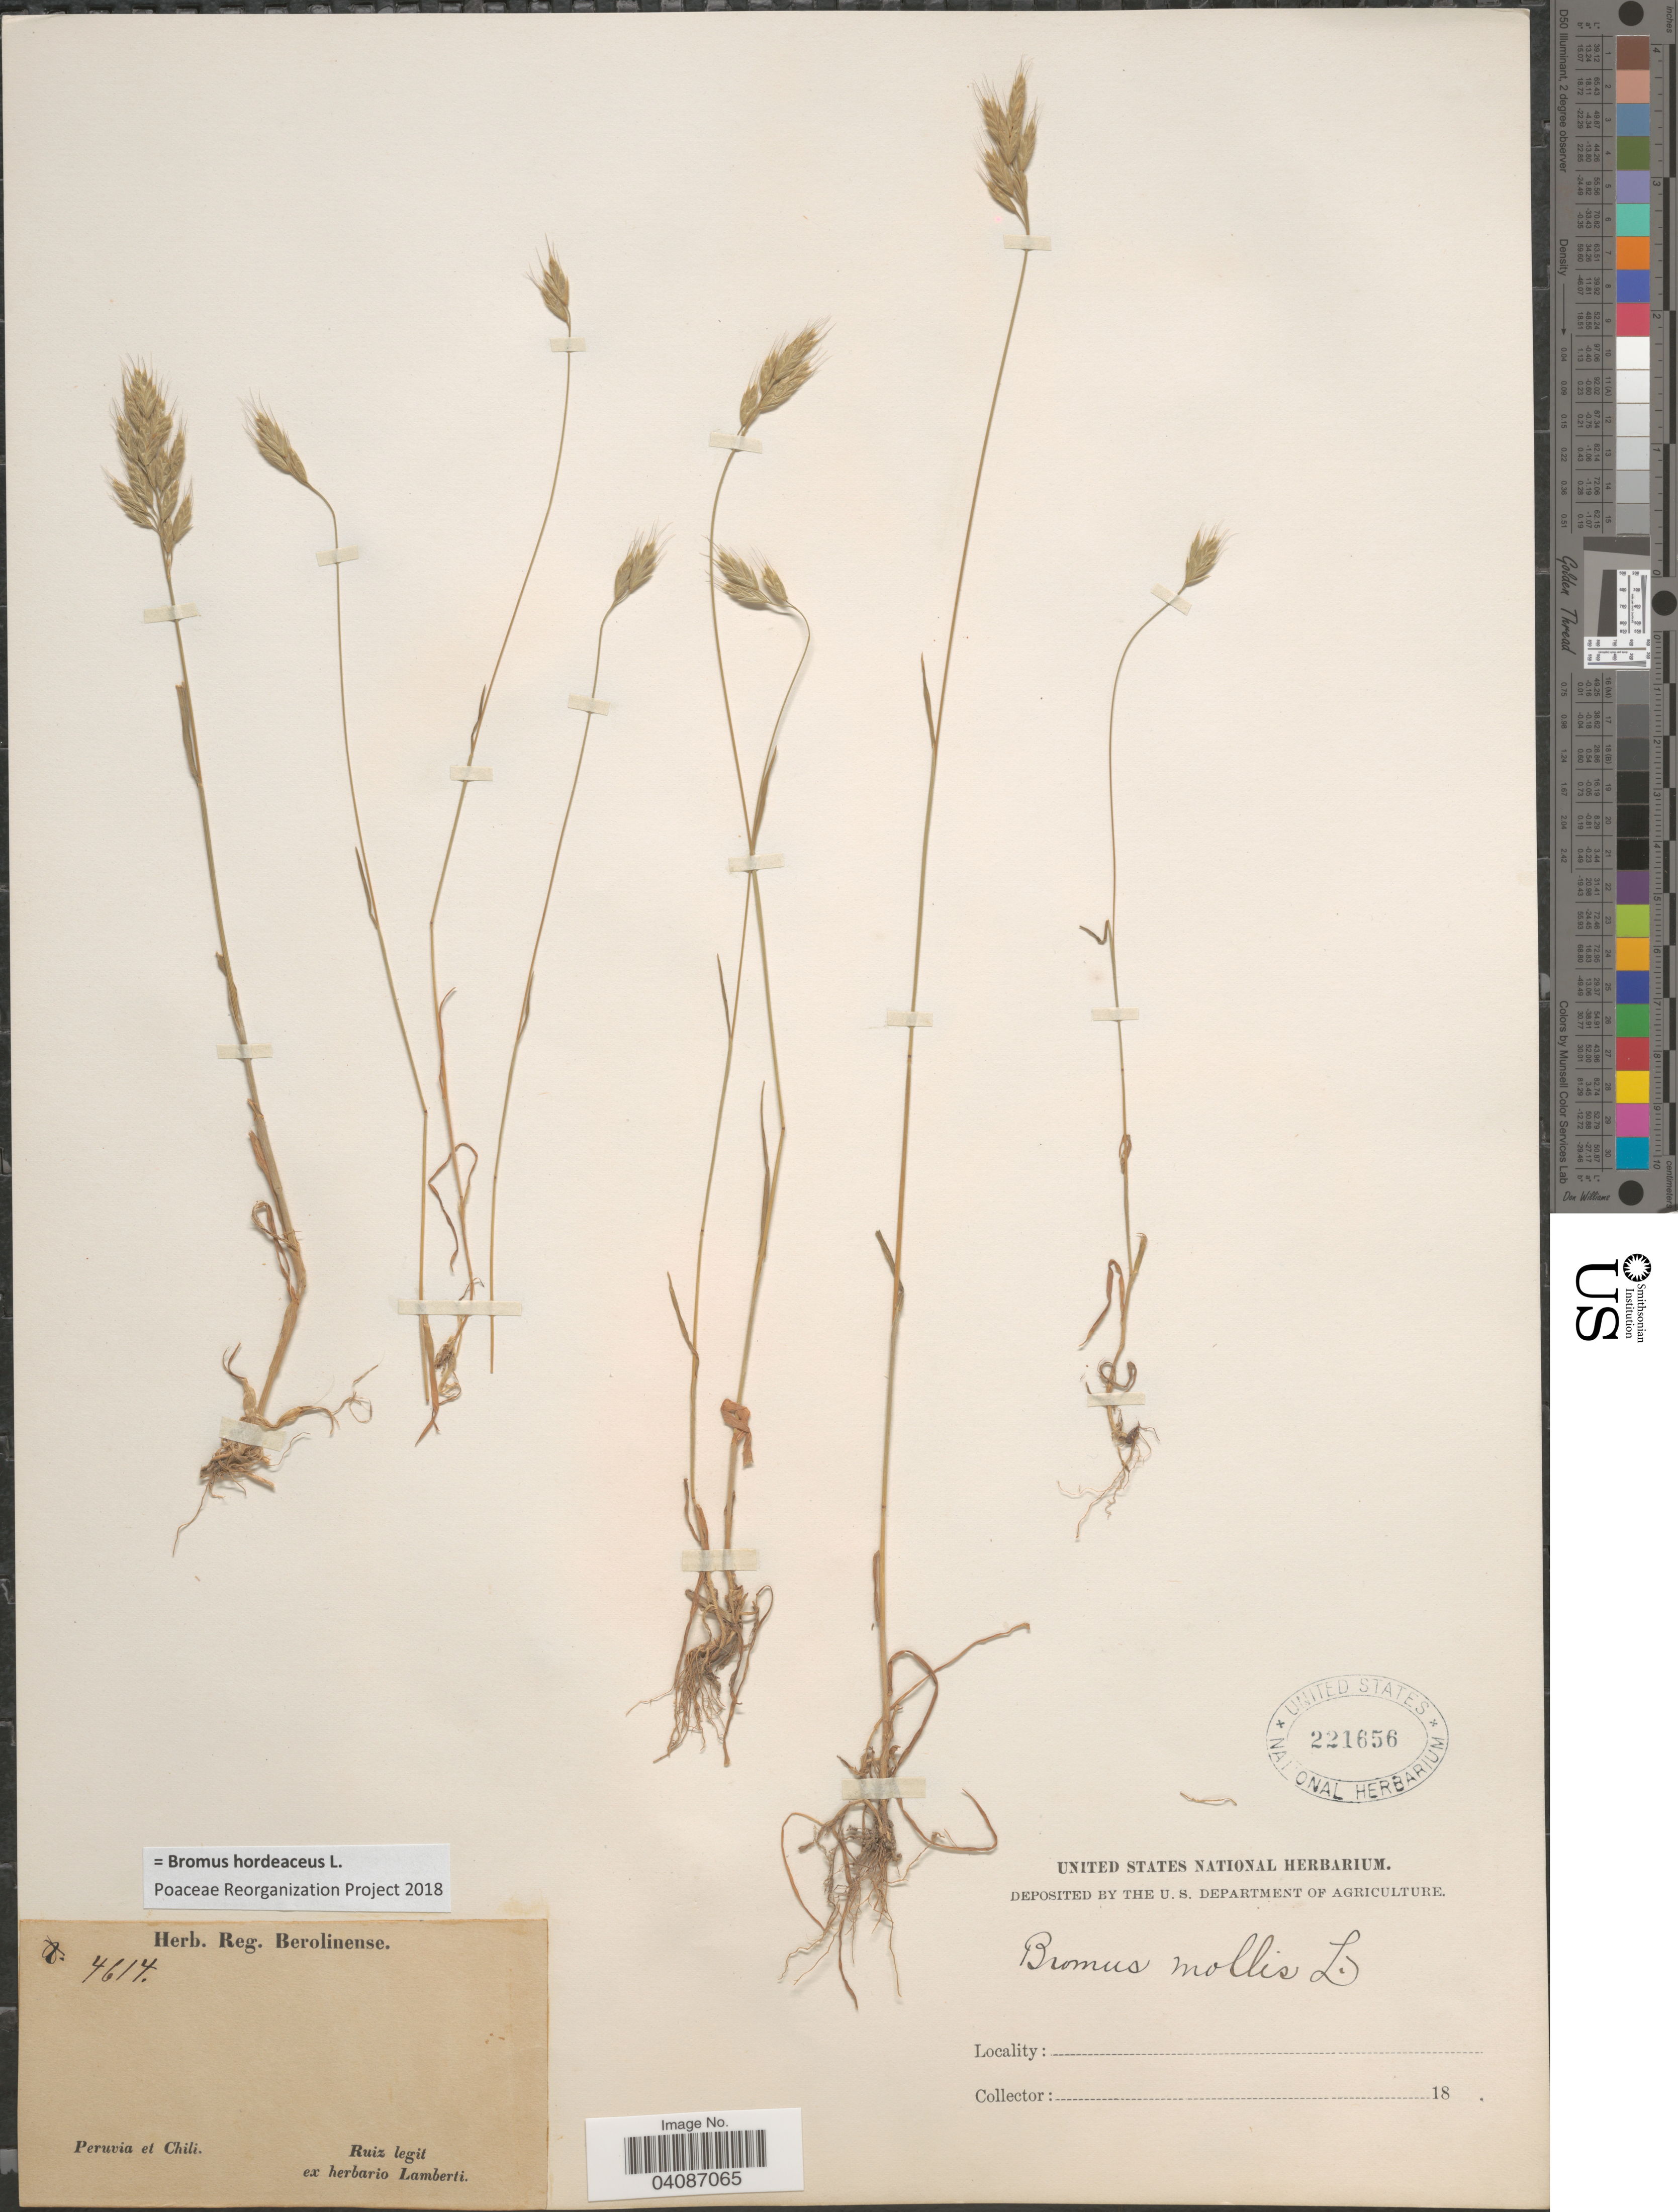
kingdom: Plantae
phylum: Tracheophyta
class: Liliopsida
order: Poales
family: Poaceae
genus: Bromus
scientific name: Bromus hordeaceus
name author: L.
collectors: Ruiz, --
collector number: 4614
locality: Peruvia et Chili.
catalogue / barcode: US 221656